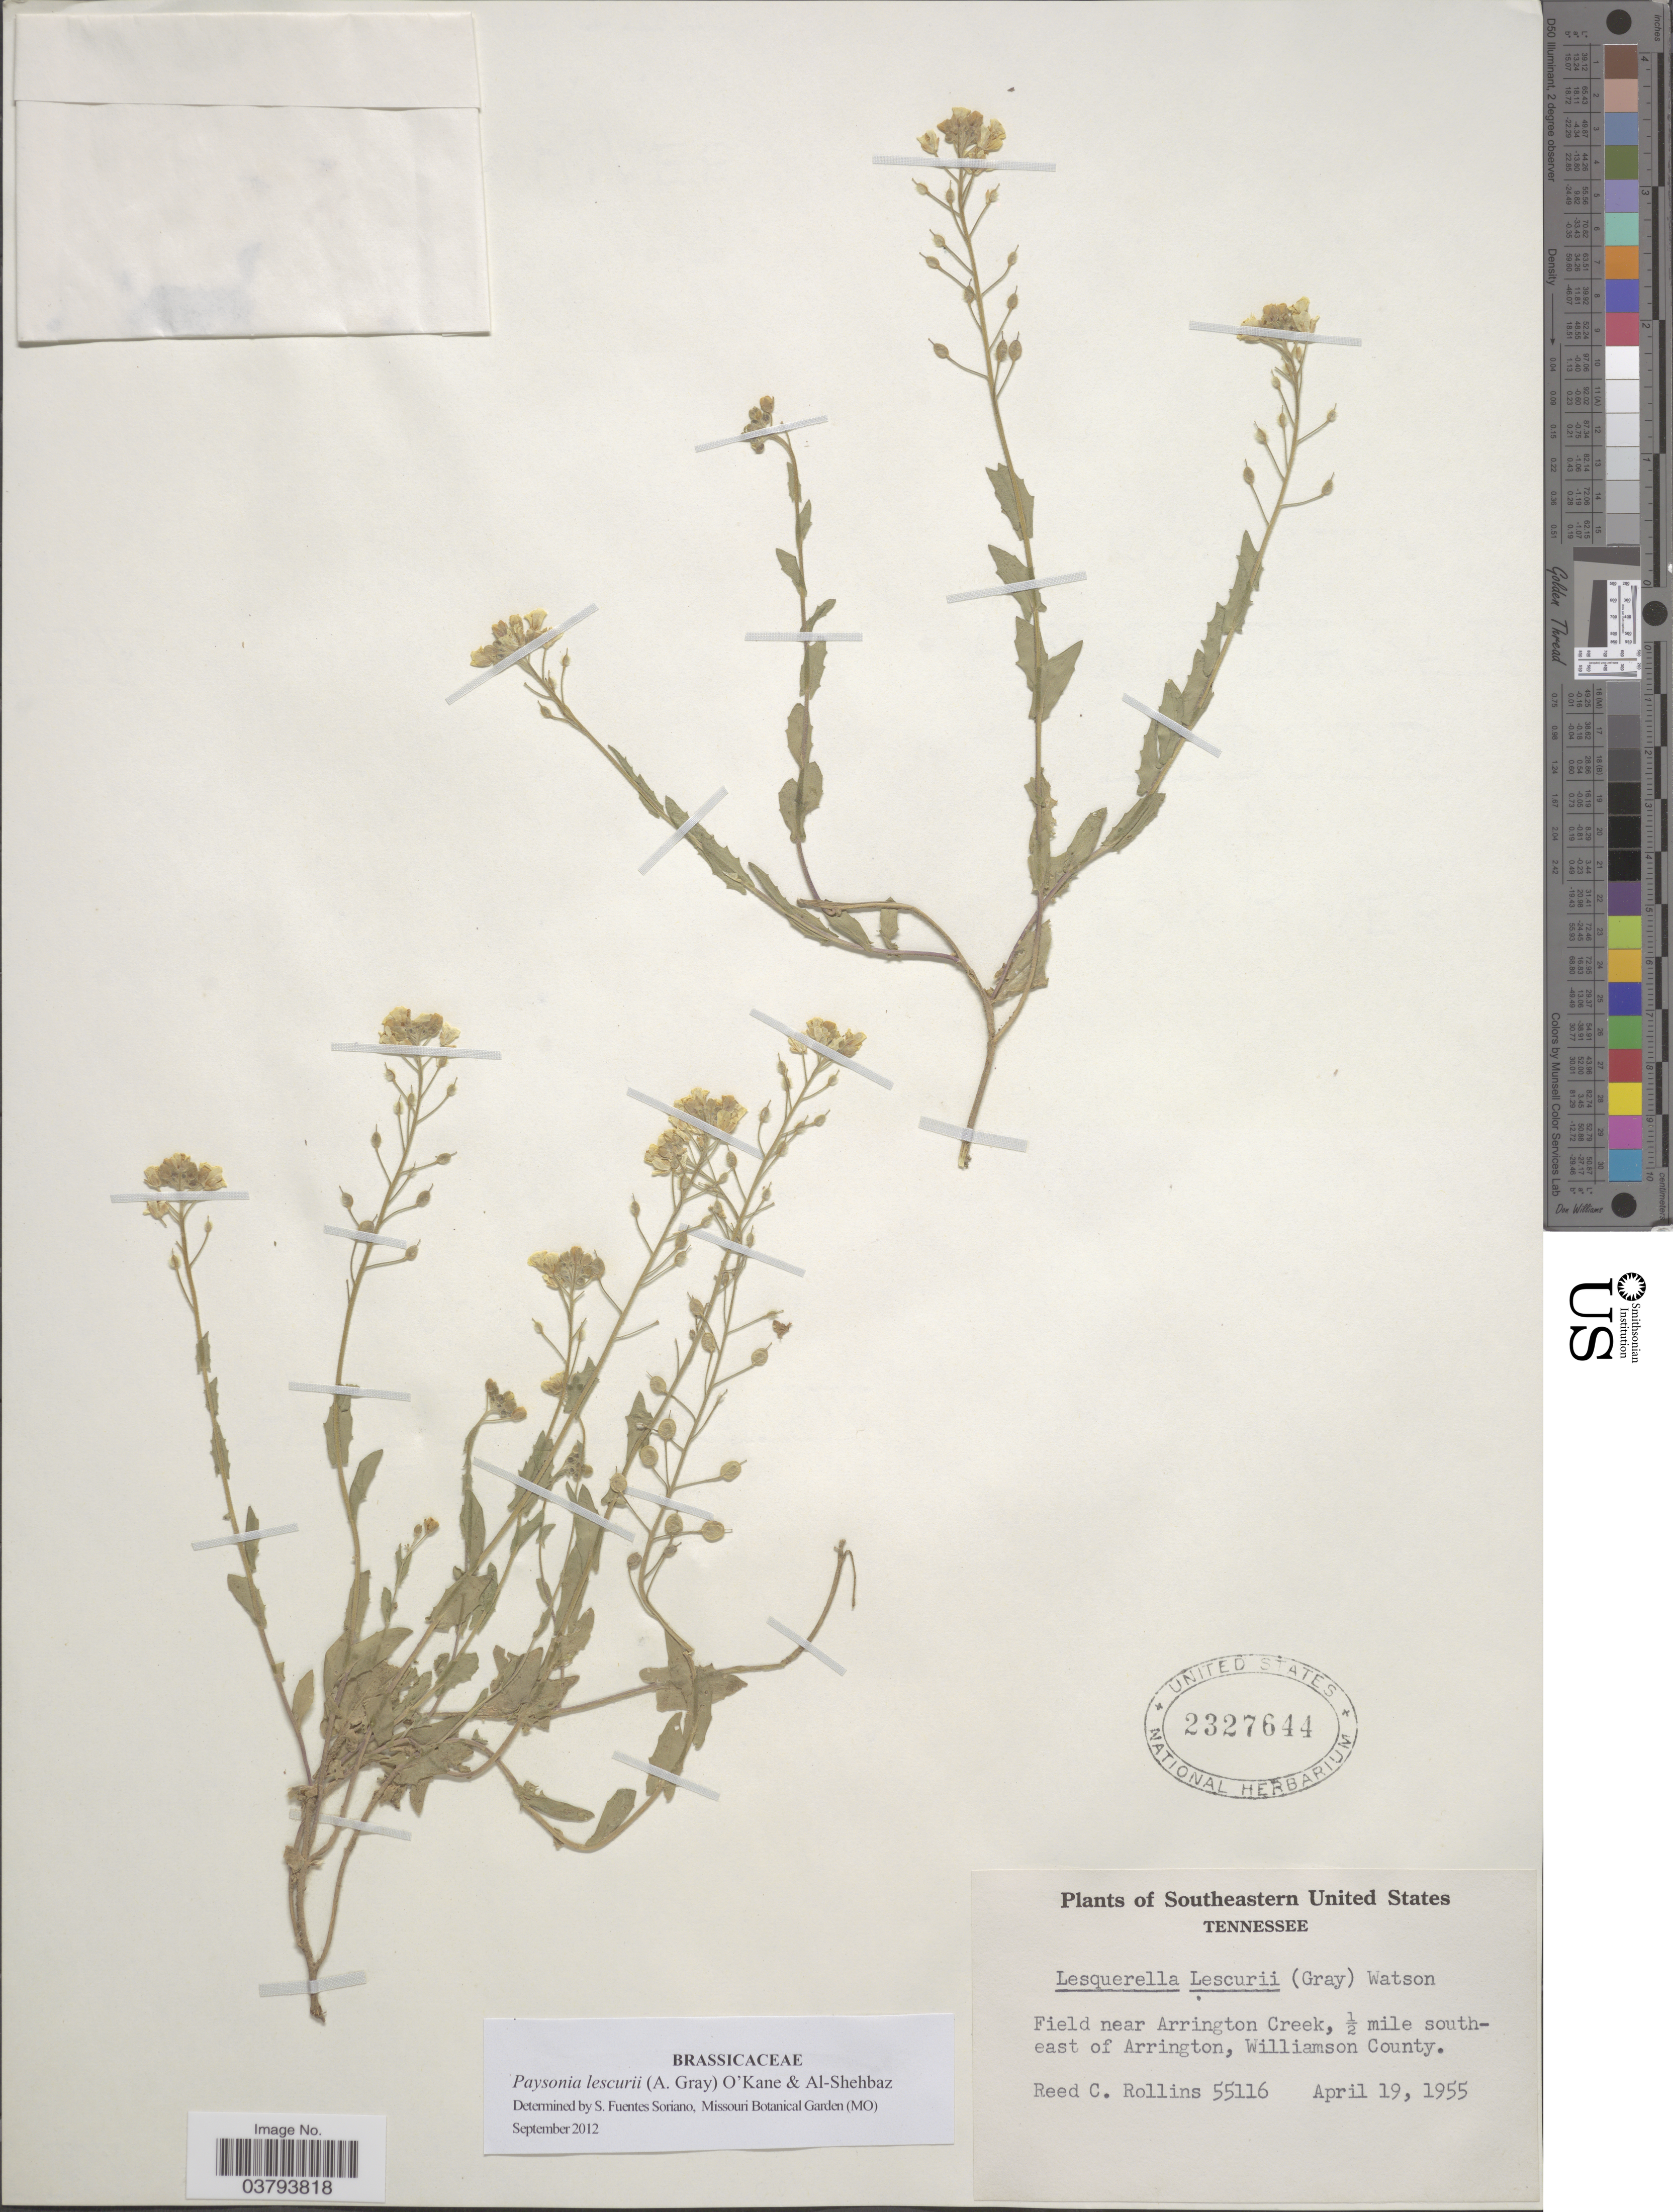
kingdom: Plantae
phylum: Tracheophyta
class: Magnoliopsida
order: Brassicales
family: Brassicaceae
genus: Lesquerella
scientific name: Lesquerella lescurii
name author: (A. Gray) S. Watson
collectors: R. C. Rollins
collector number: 55116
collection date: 1955-04-19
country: United States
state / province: Tennessee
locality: Southeastern United States; Field near Arrington Creek, ½ mile southeast of Arrington, Williamson County.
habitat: field near creek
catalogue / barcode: US 2327644